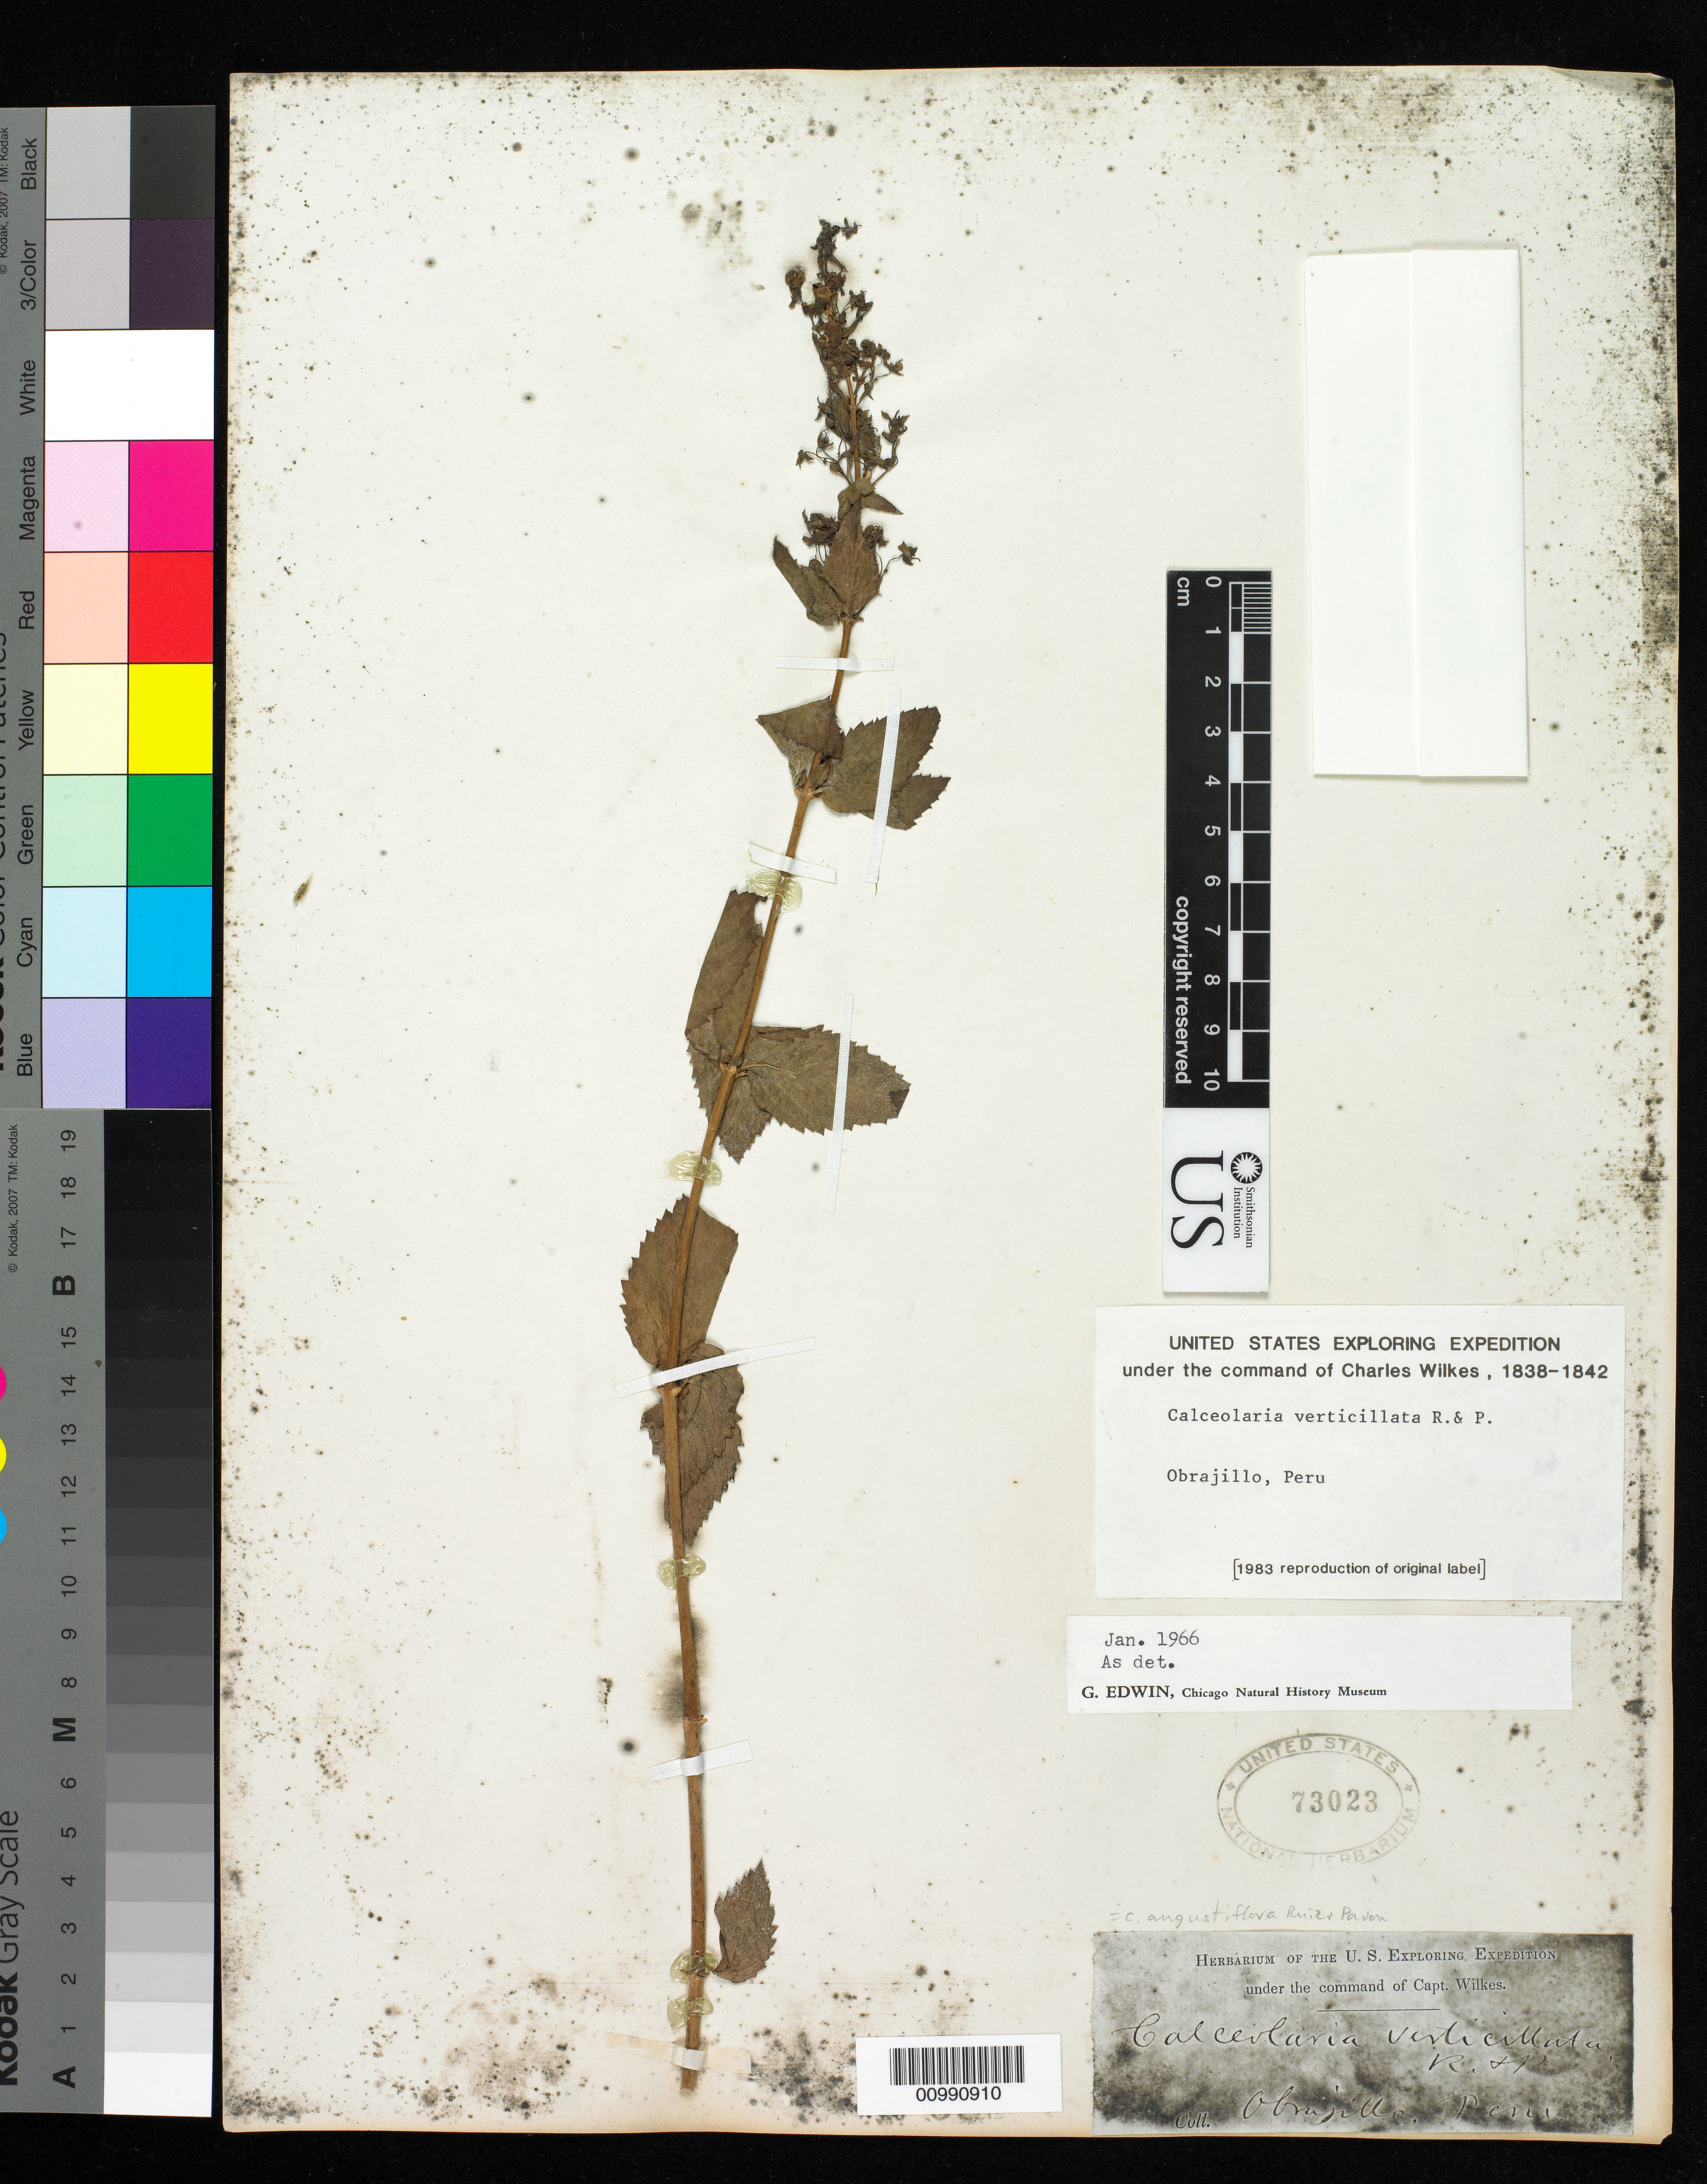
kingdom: Plantae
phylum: Tracheophyta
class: Magnoliopsida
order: Lamiales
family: Calceolariaceae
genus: Calceolaria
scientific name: Calceolaria angustiflora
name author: Ruiz & Pav.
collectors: Wilkes Explor. Exped.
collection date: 1838/1842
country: Peru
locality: Obrajillo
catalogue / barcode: US 73023